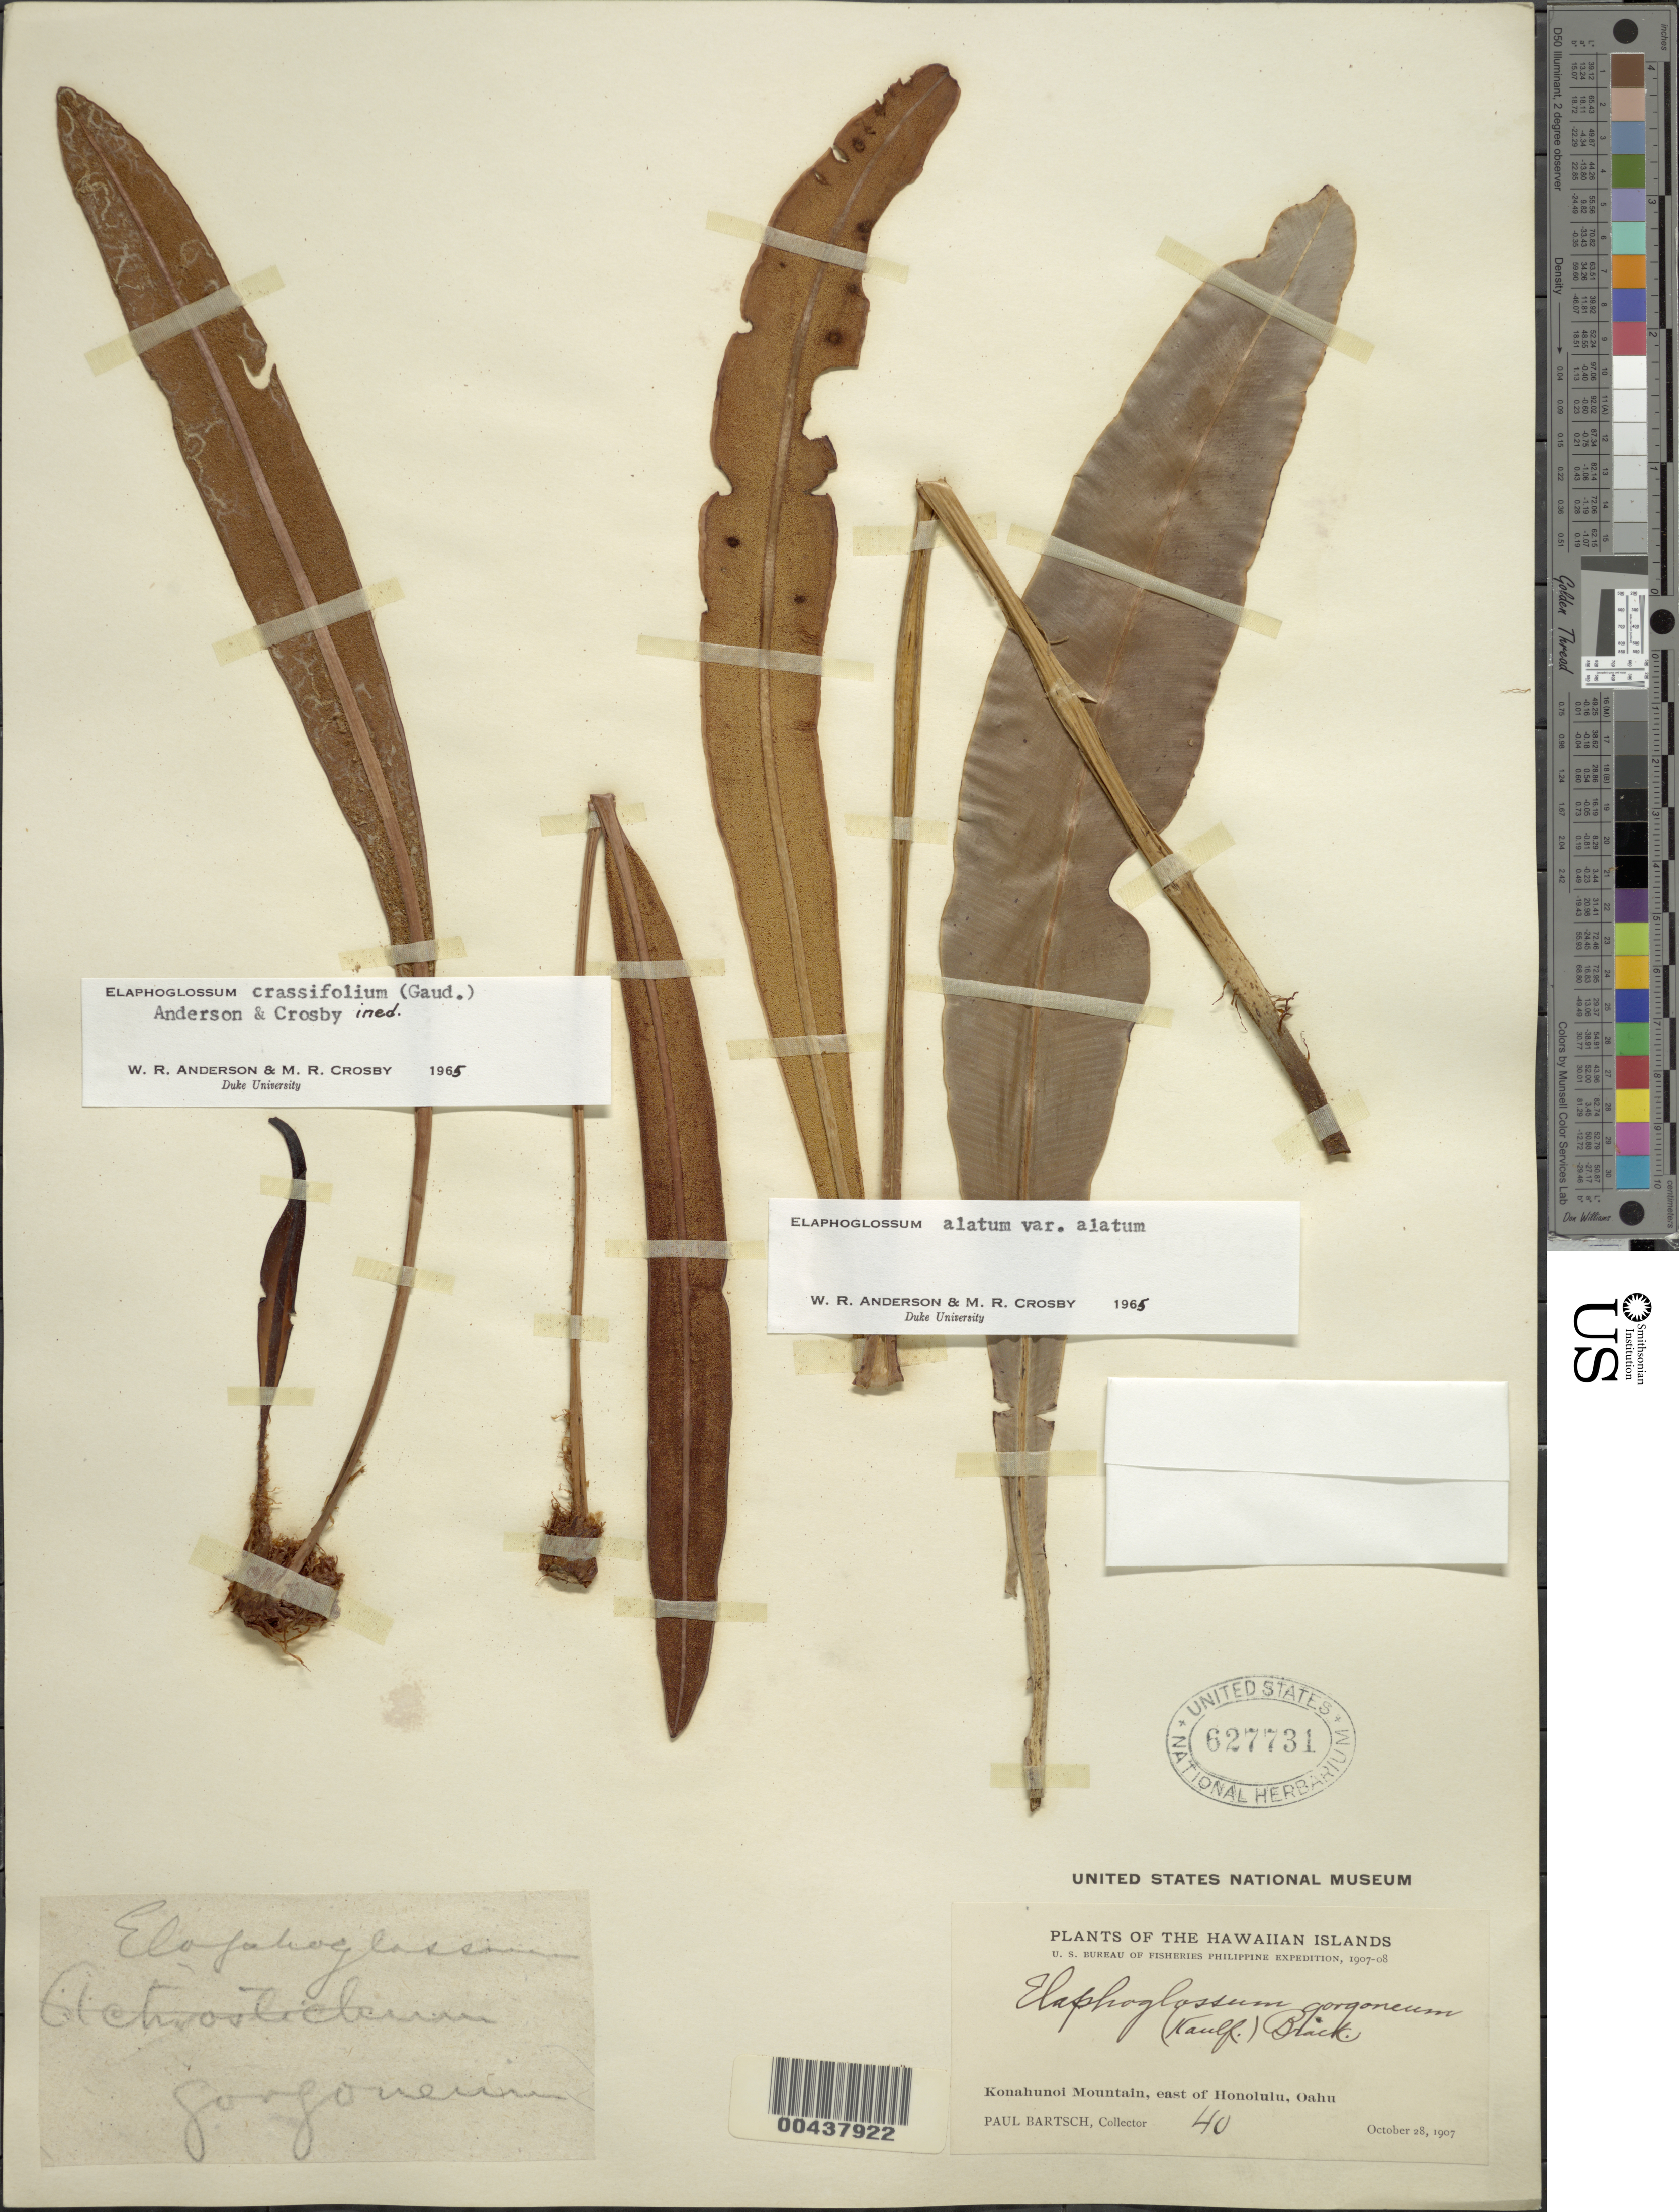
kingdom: Plantae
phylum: Tracheophyta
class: Polypodiopsida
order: Polypodiales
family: Dryopteridaceae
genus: Elaphoglossum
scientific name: Elaphoglossum alatum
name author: Gaudich.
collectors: P. Bartsch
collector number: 40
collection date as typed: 28 Oct 1907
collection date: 1907-10-28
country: United States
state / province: Hawaii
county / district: Honolulu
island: Oahu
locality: Kanahunoi Mountain, E of Honolulu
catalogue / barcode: US 627731